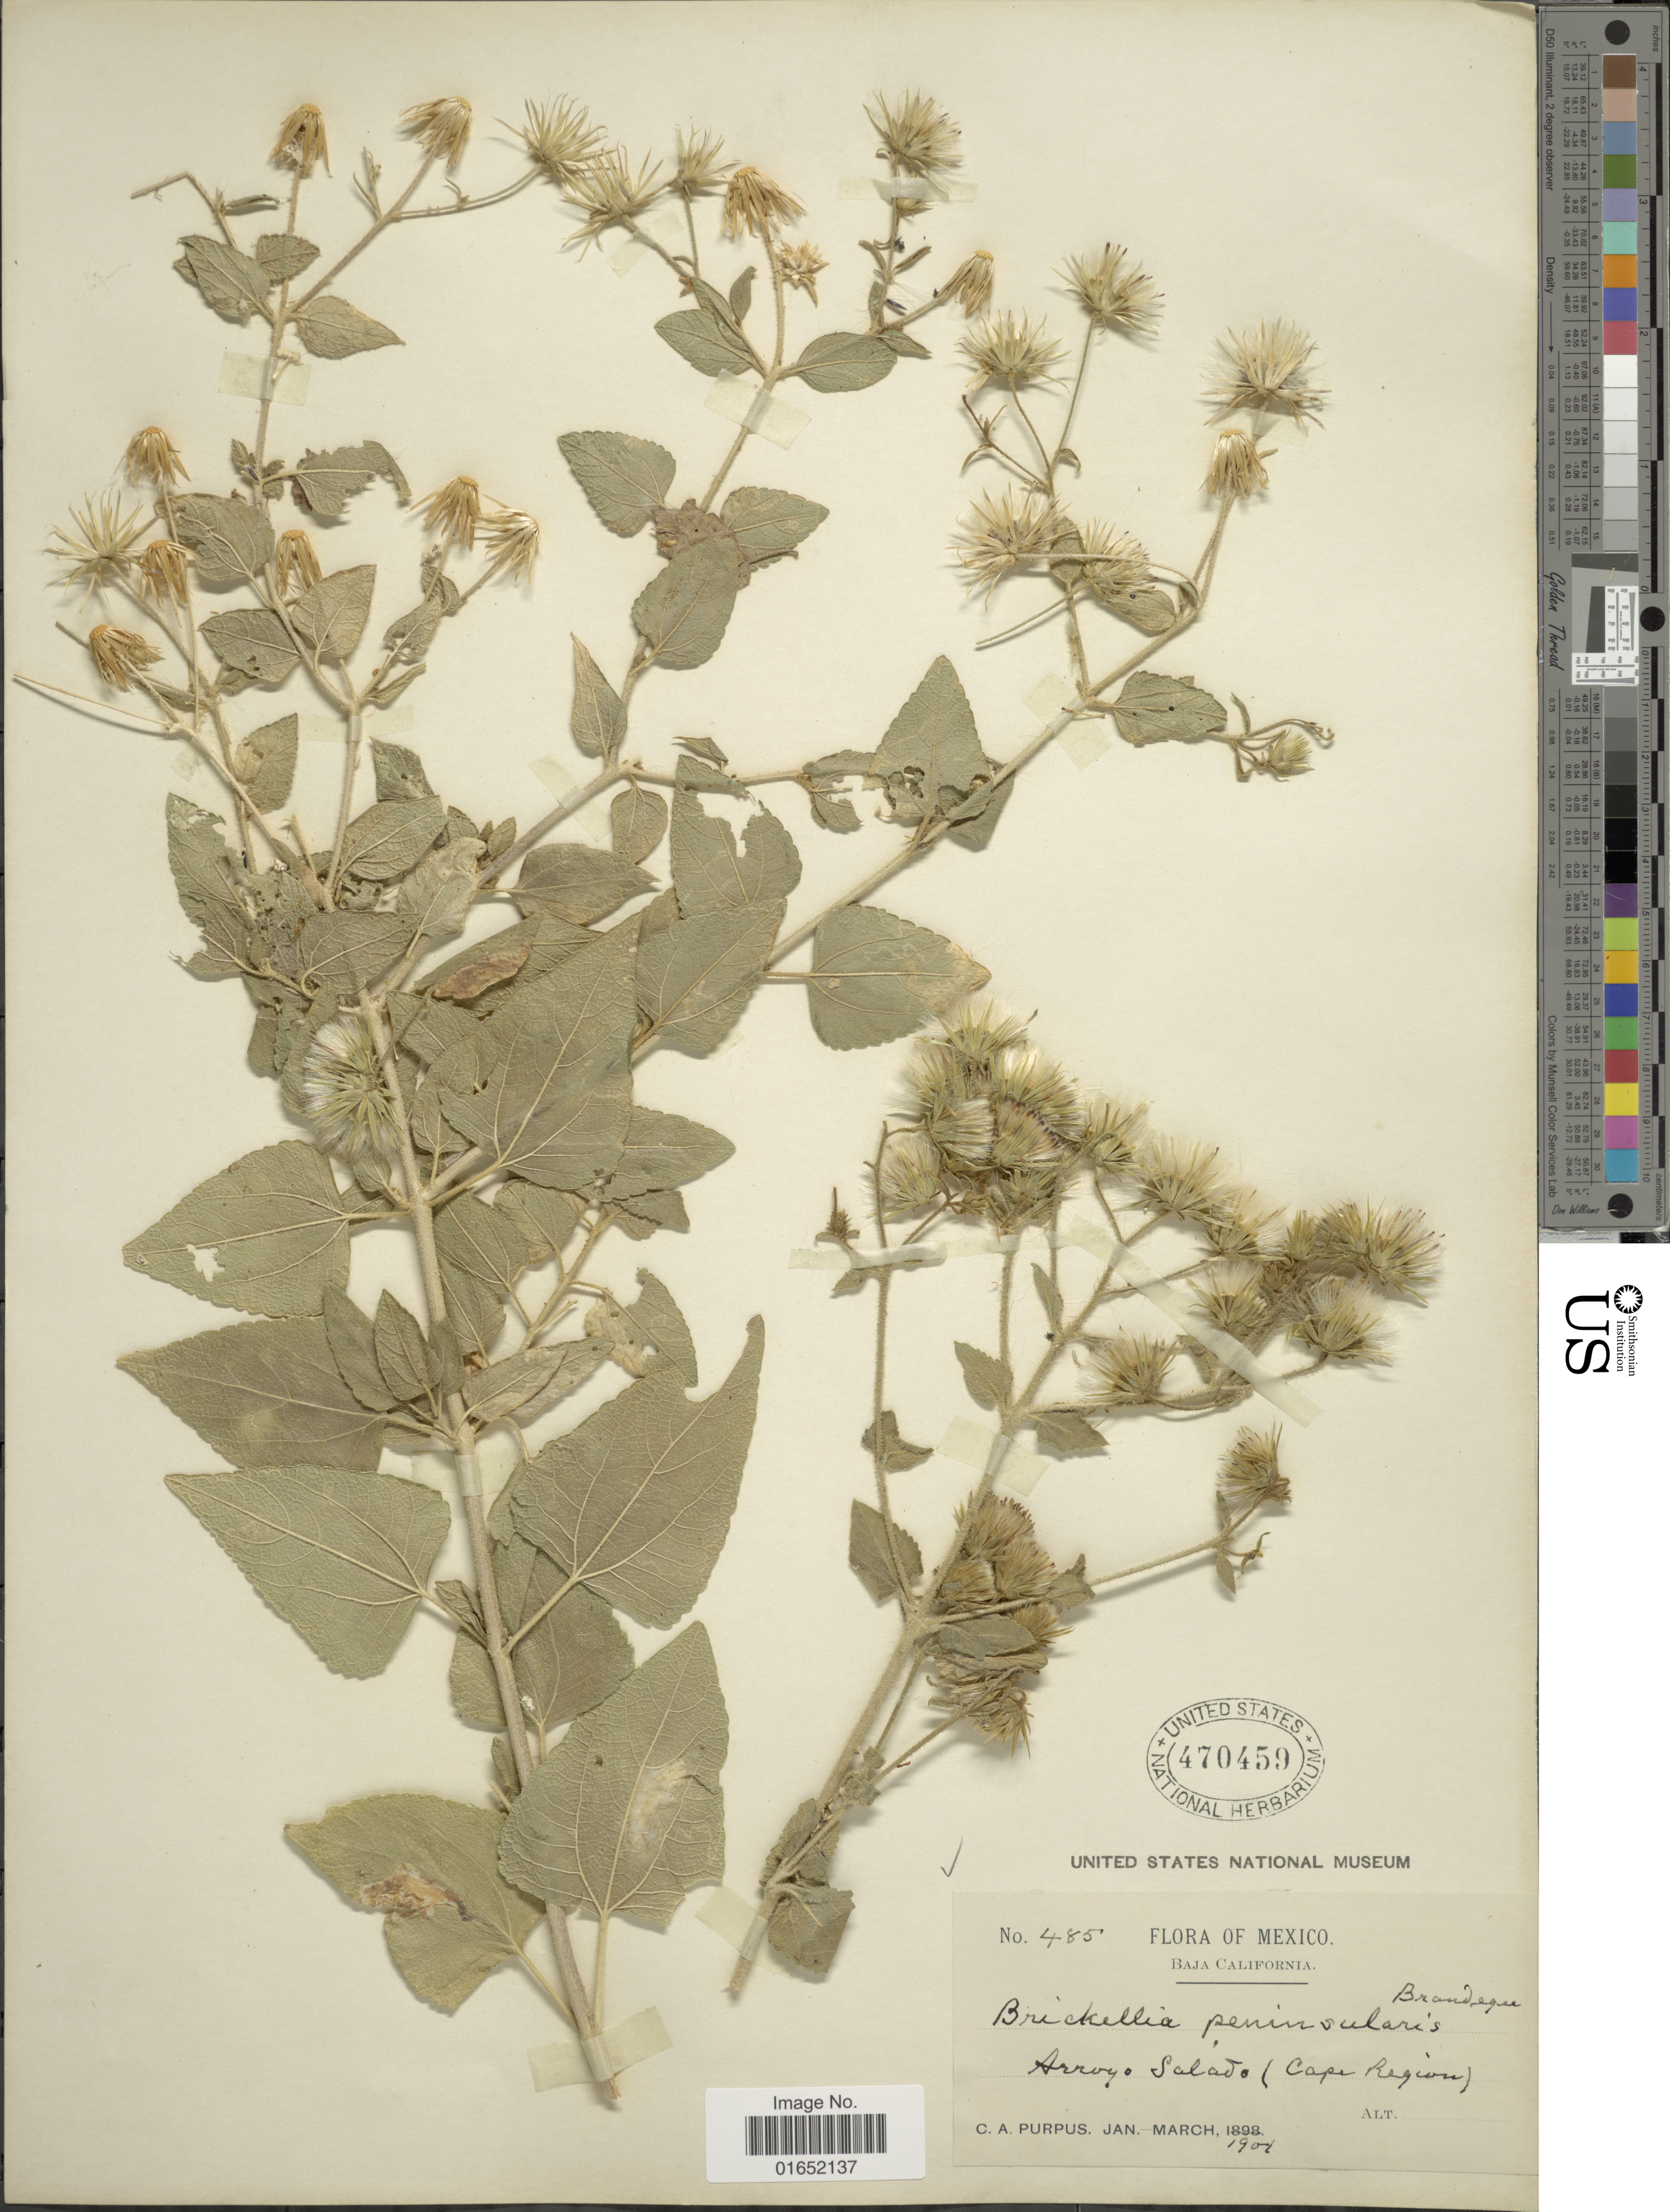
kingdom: Plantae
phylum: Tracheophyta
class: Magnoliopsida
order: Asterales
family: Asteraceae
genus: Brickellia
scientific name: Brickellia peninsularis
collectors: C. A. Purpus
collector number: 485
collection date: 1901-01/1901-03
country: Mexico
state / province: Baja California Sur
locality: Arroyo Salado (Cape Region)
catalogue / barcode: US 470459